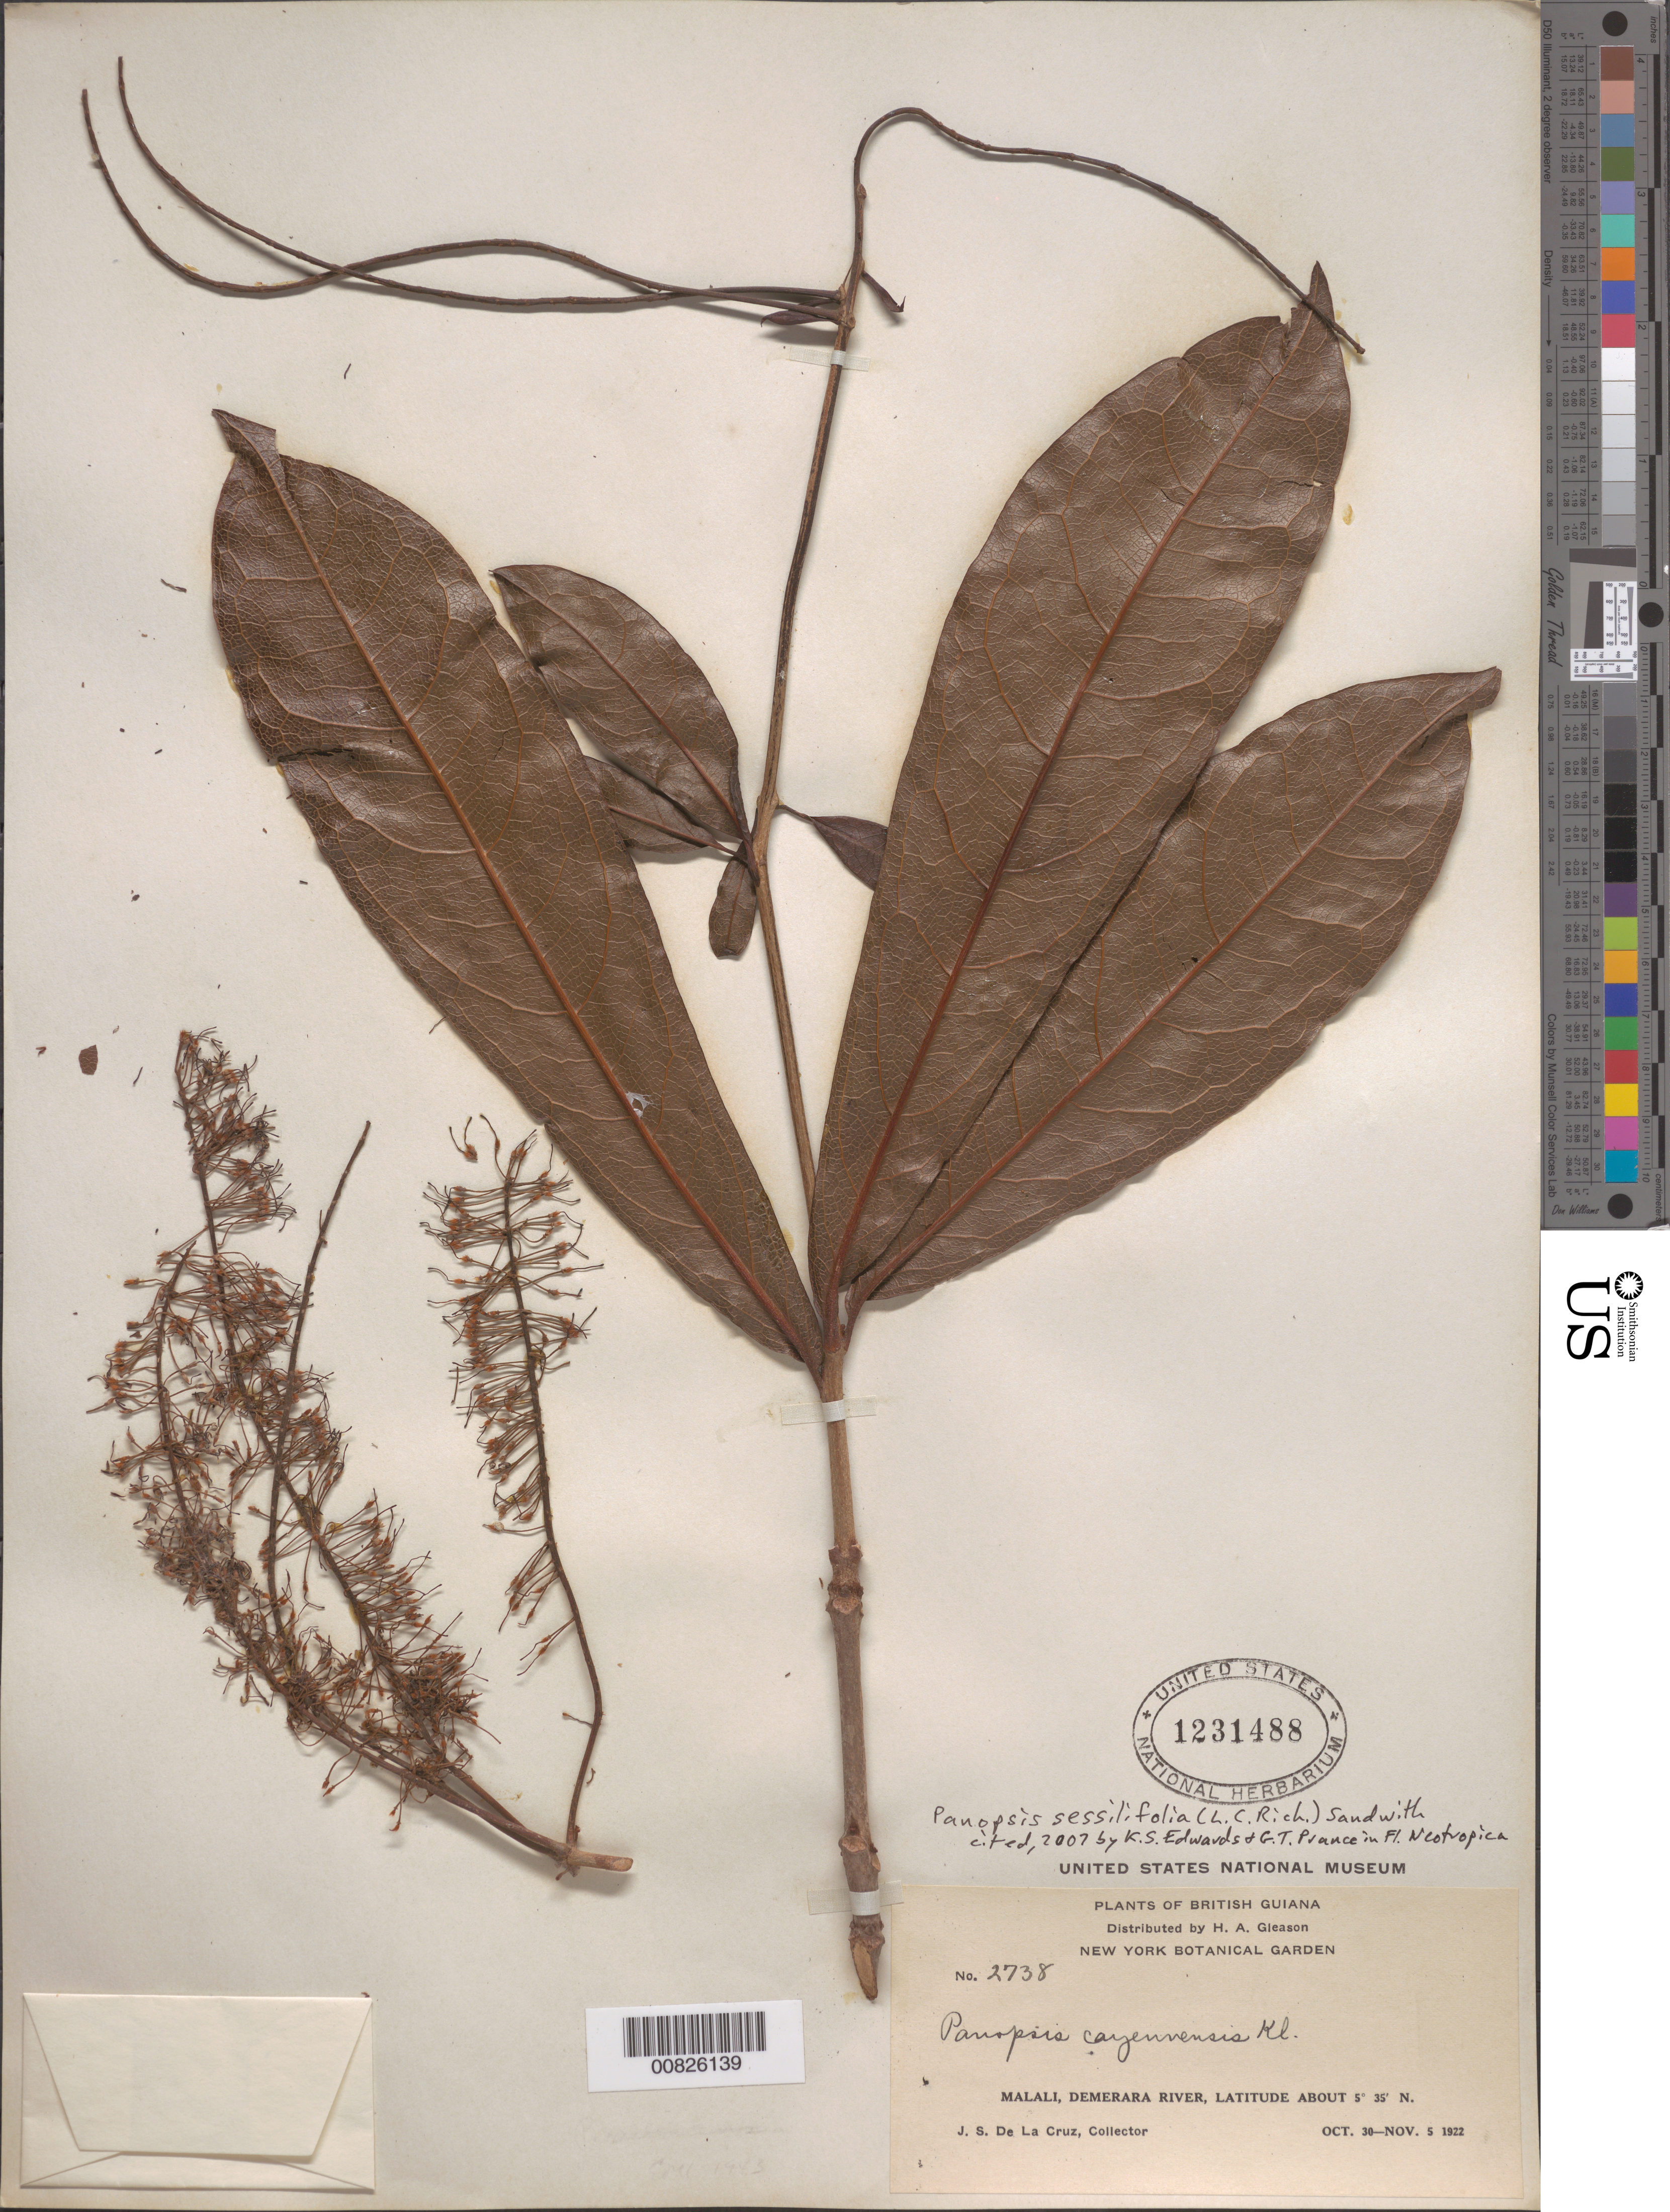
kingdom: Plantae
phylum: Tracheophyta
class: Magnoliopsida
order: Proteales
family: Proteaceae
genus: Panopsis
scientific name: Panopsis sessilifolia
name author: (Rich.) Sandwith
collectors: J. S. de la Cruz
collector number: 2738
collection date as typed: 30-Oct-22 to 5-Nov-22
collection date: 1922-10-30/1922-11-05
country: Guyana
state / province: U. Demerara-Berbice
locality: Malali, Demerara R.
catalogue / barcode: US 1231488